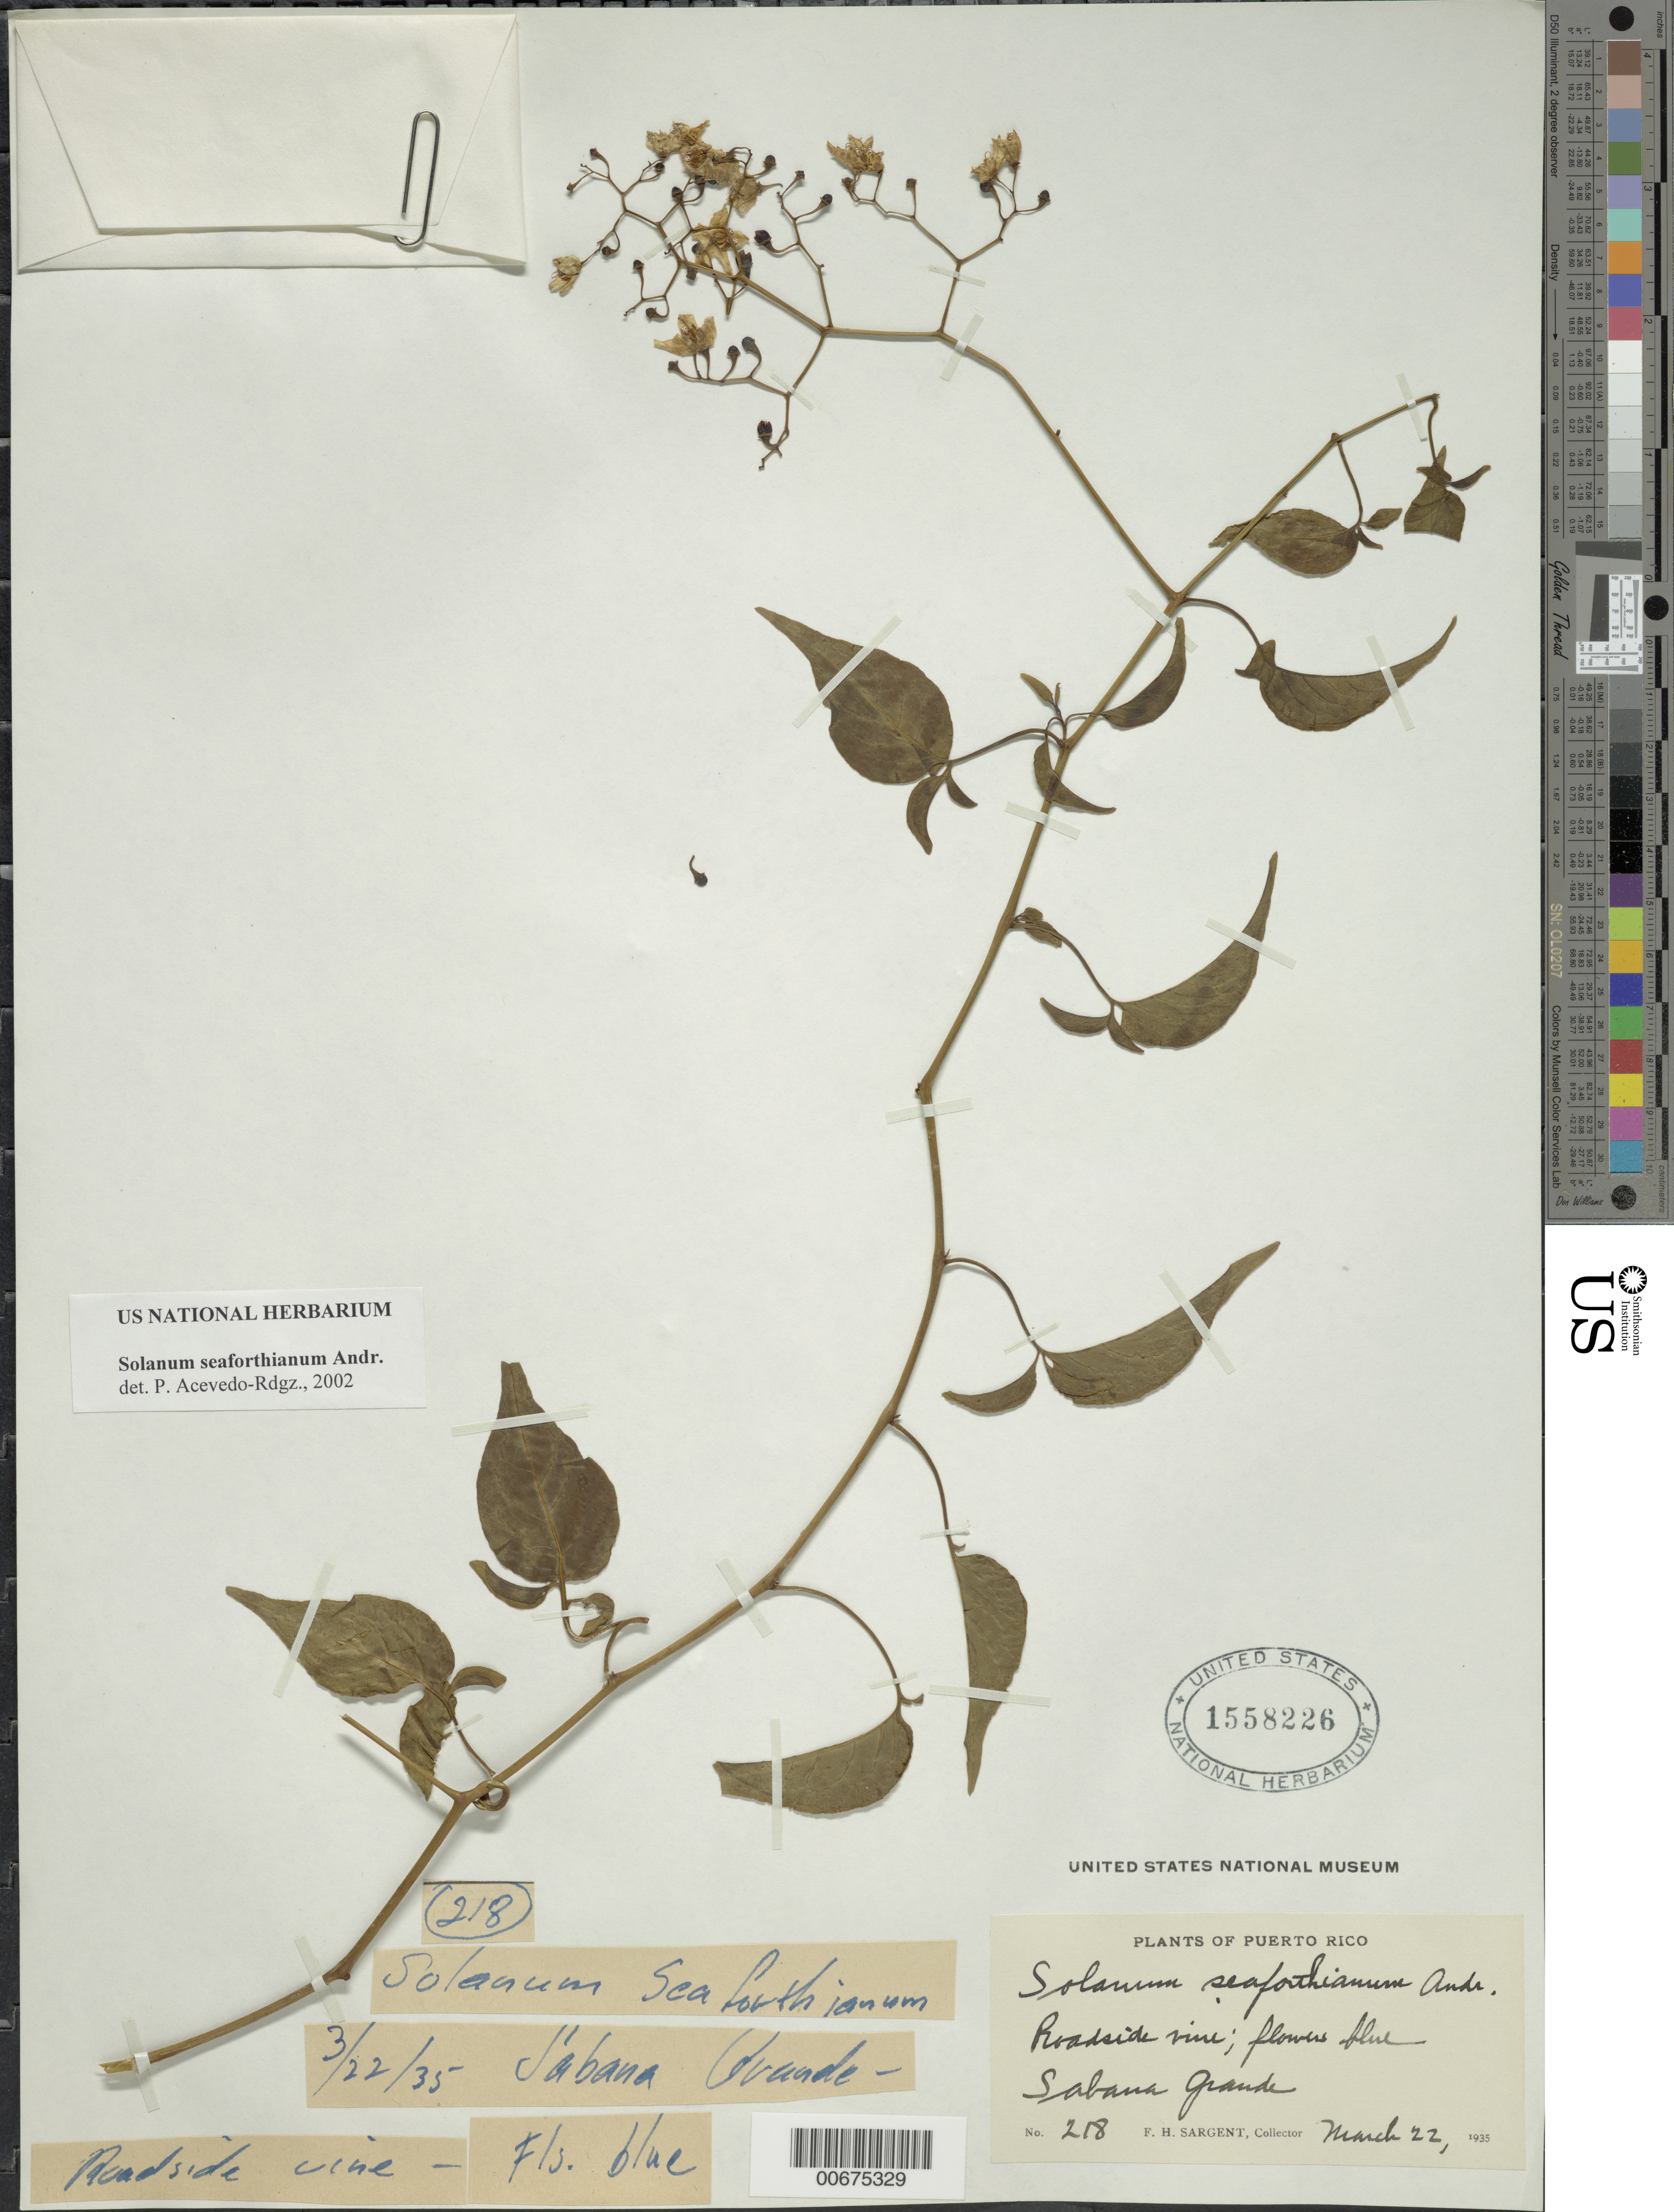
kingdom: Plantae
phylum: Tracheophyta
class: Magnoliopsida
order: Solanales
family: Solanaceae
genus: Solanum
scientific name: Solanum seaforthianum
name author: Andrews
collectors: F. H. Sargent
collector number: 218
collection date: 1935-03-22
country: Puerto Rico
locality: Sabana Grande, Roadside vine.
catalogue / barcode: US 1558226